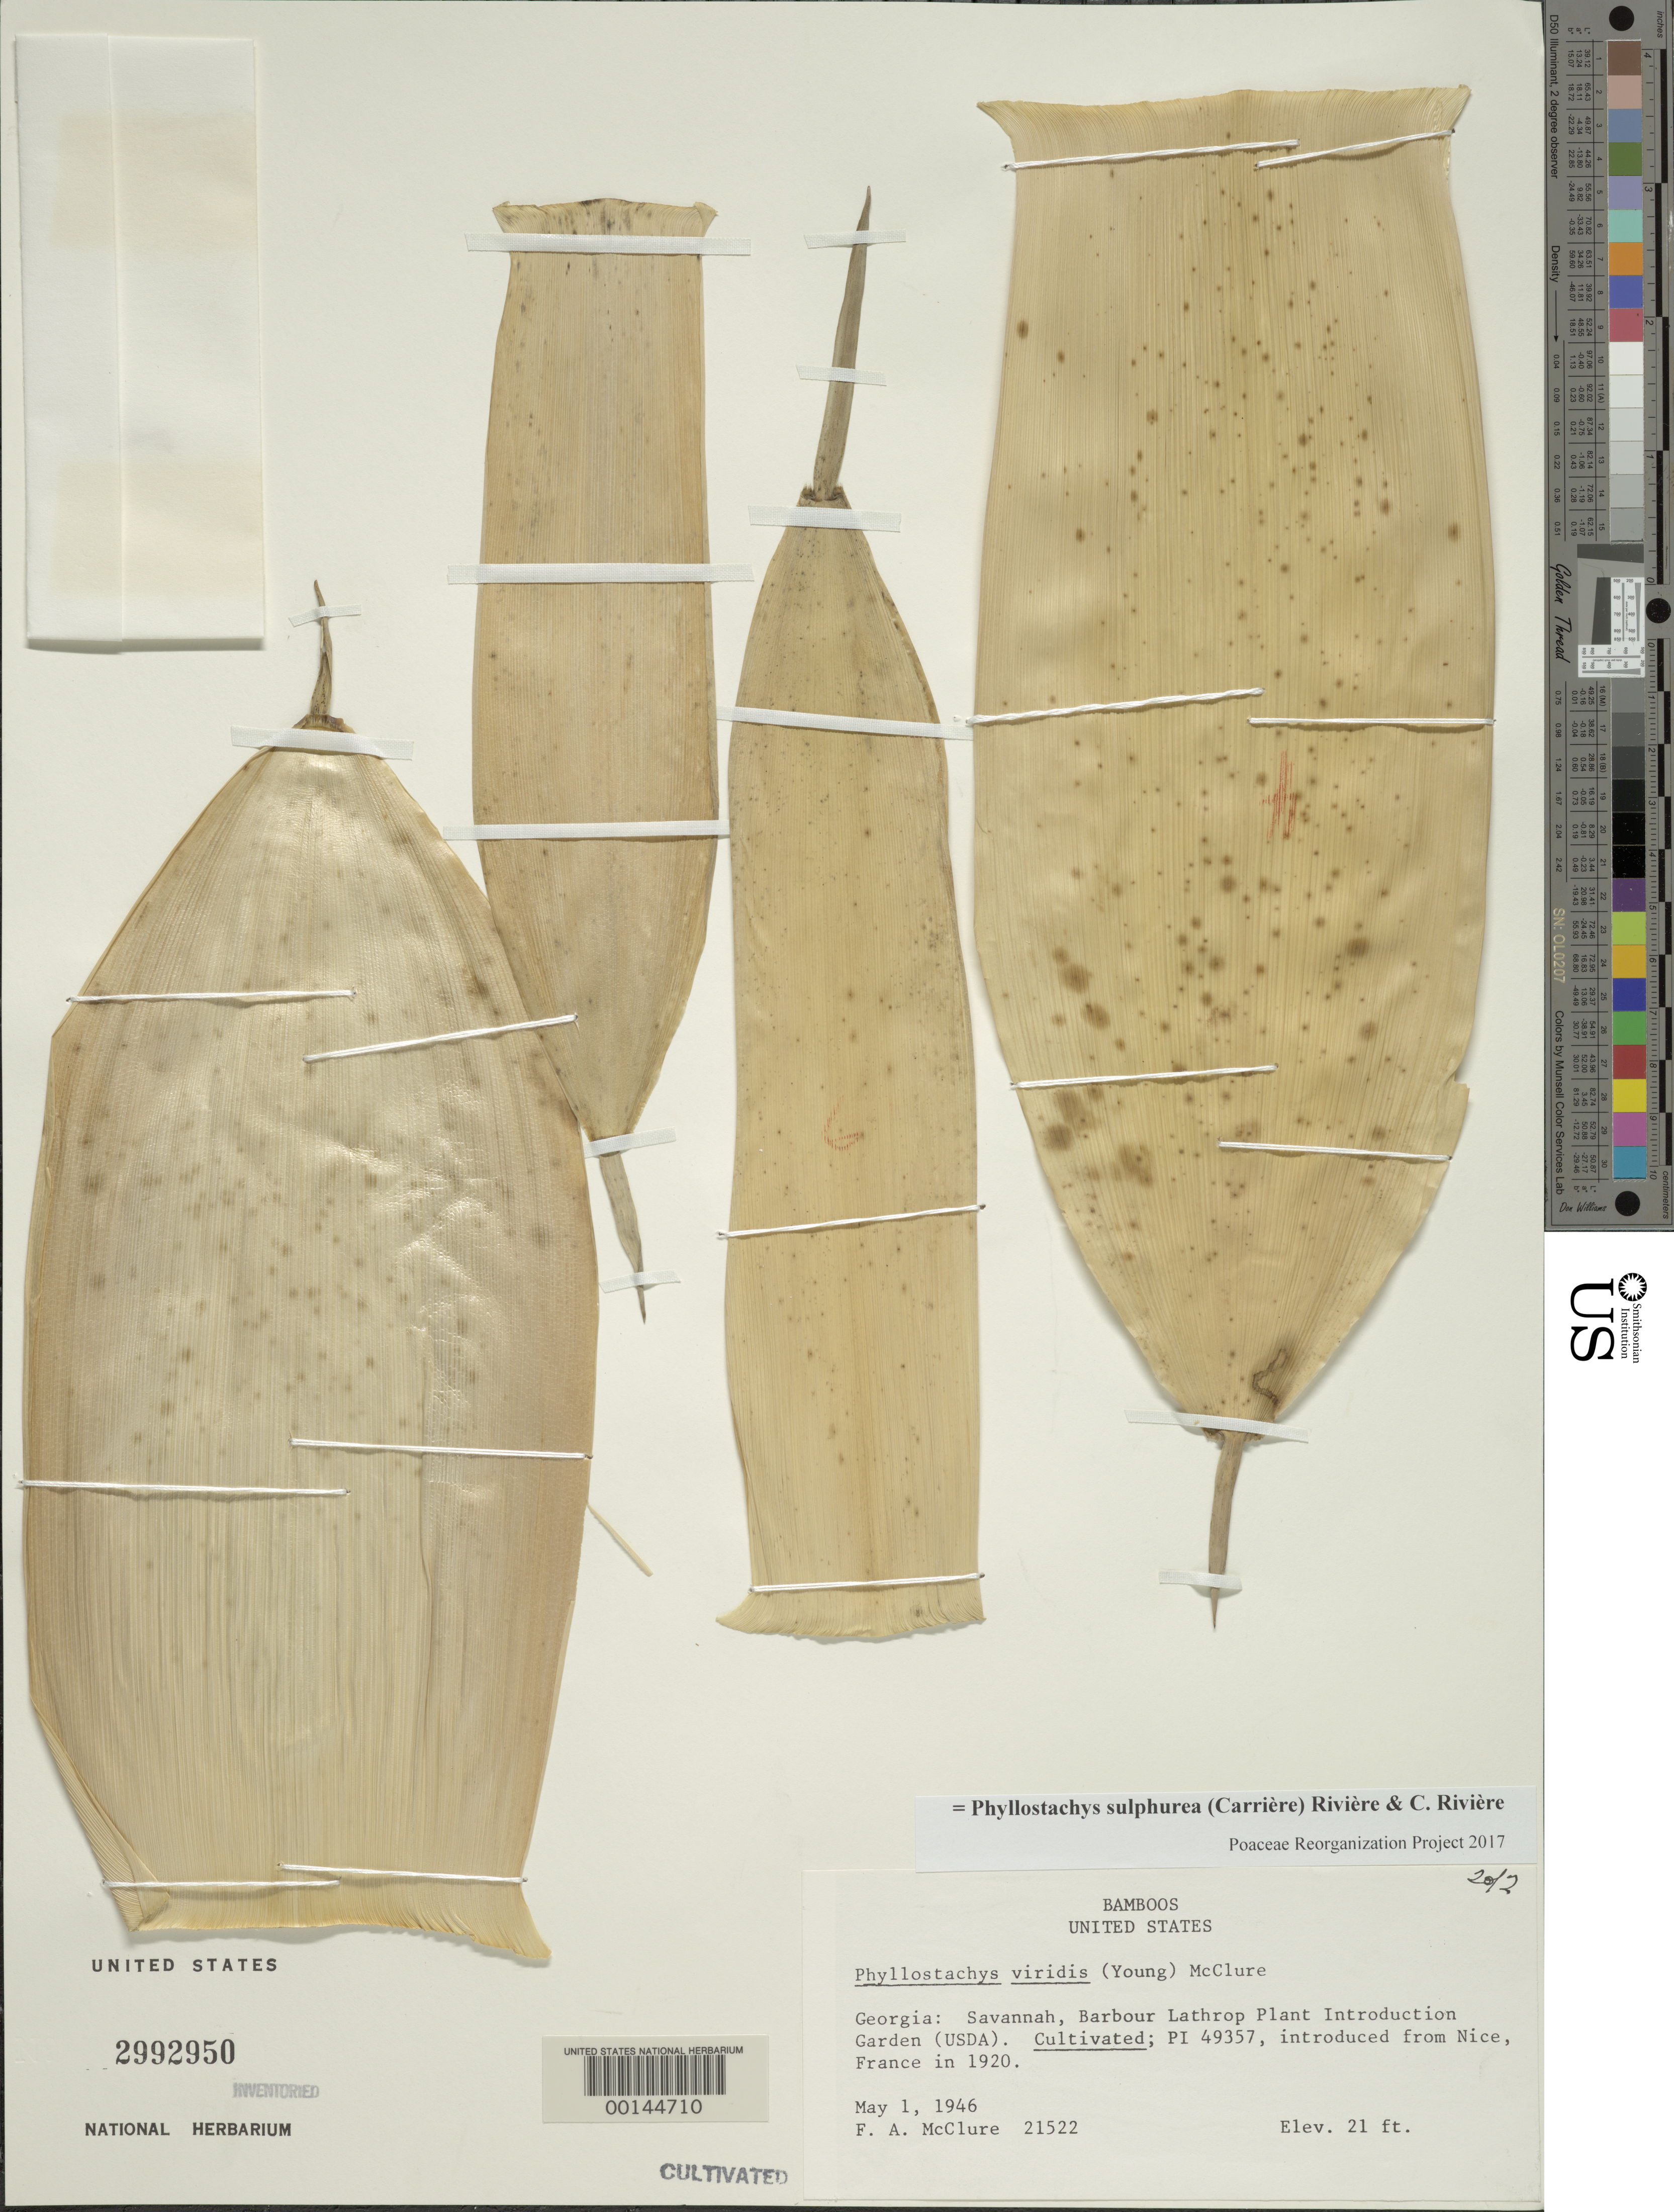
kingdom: Plantae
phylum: Tracheophyta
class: Liliopsida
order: Poales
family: Poaceae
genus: Phyllostachys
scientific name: Phyllostachys sulphurea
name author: (Carrière) Rivière & C. Rivière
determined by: Poaceae Reorganization Project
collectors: F. A. McClure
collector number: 21522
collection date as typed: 01 May 1946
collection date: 1946-05-01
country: United States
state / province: Georgia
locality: Savannah, barbour lathrop p.i. garden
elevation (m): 6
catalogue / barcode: US 2992950